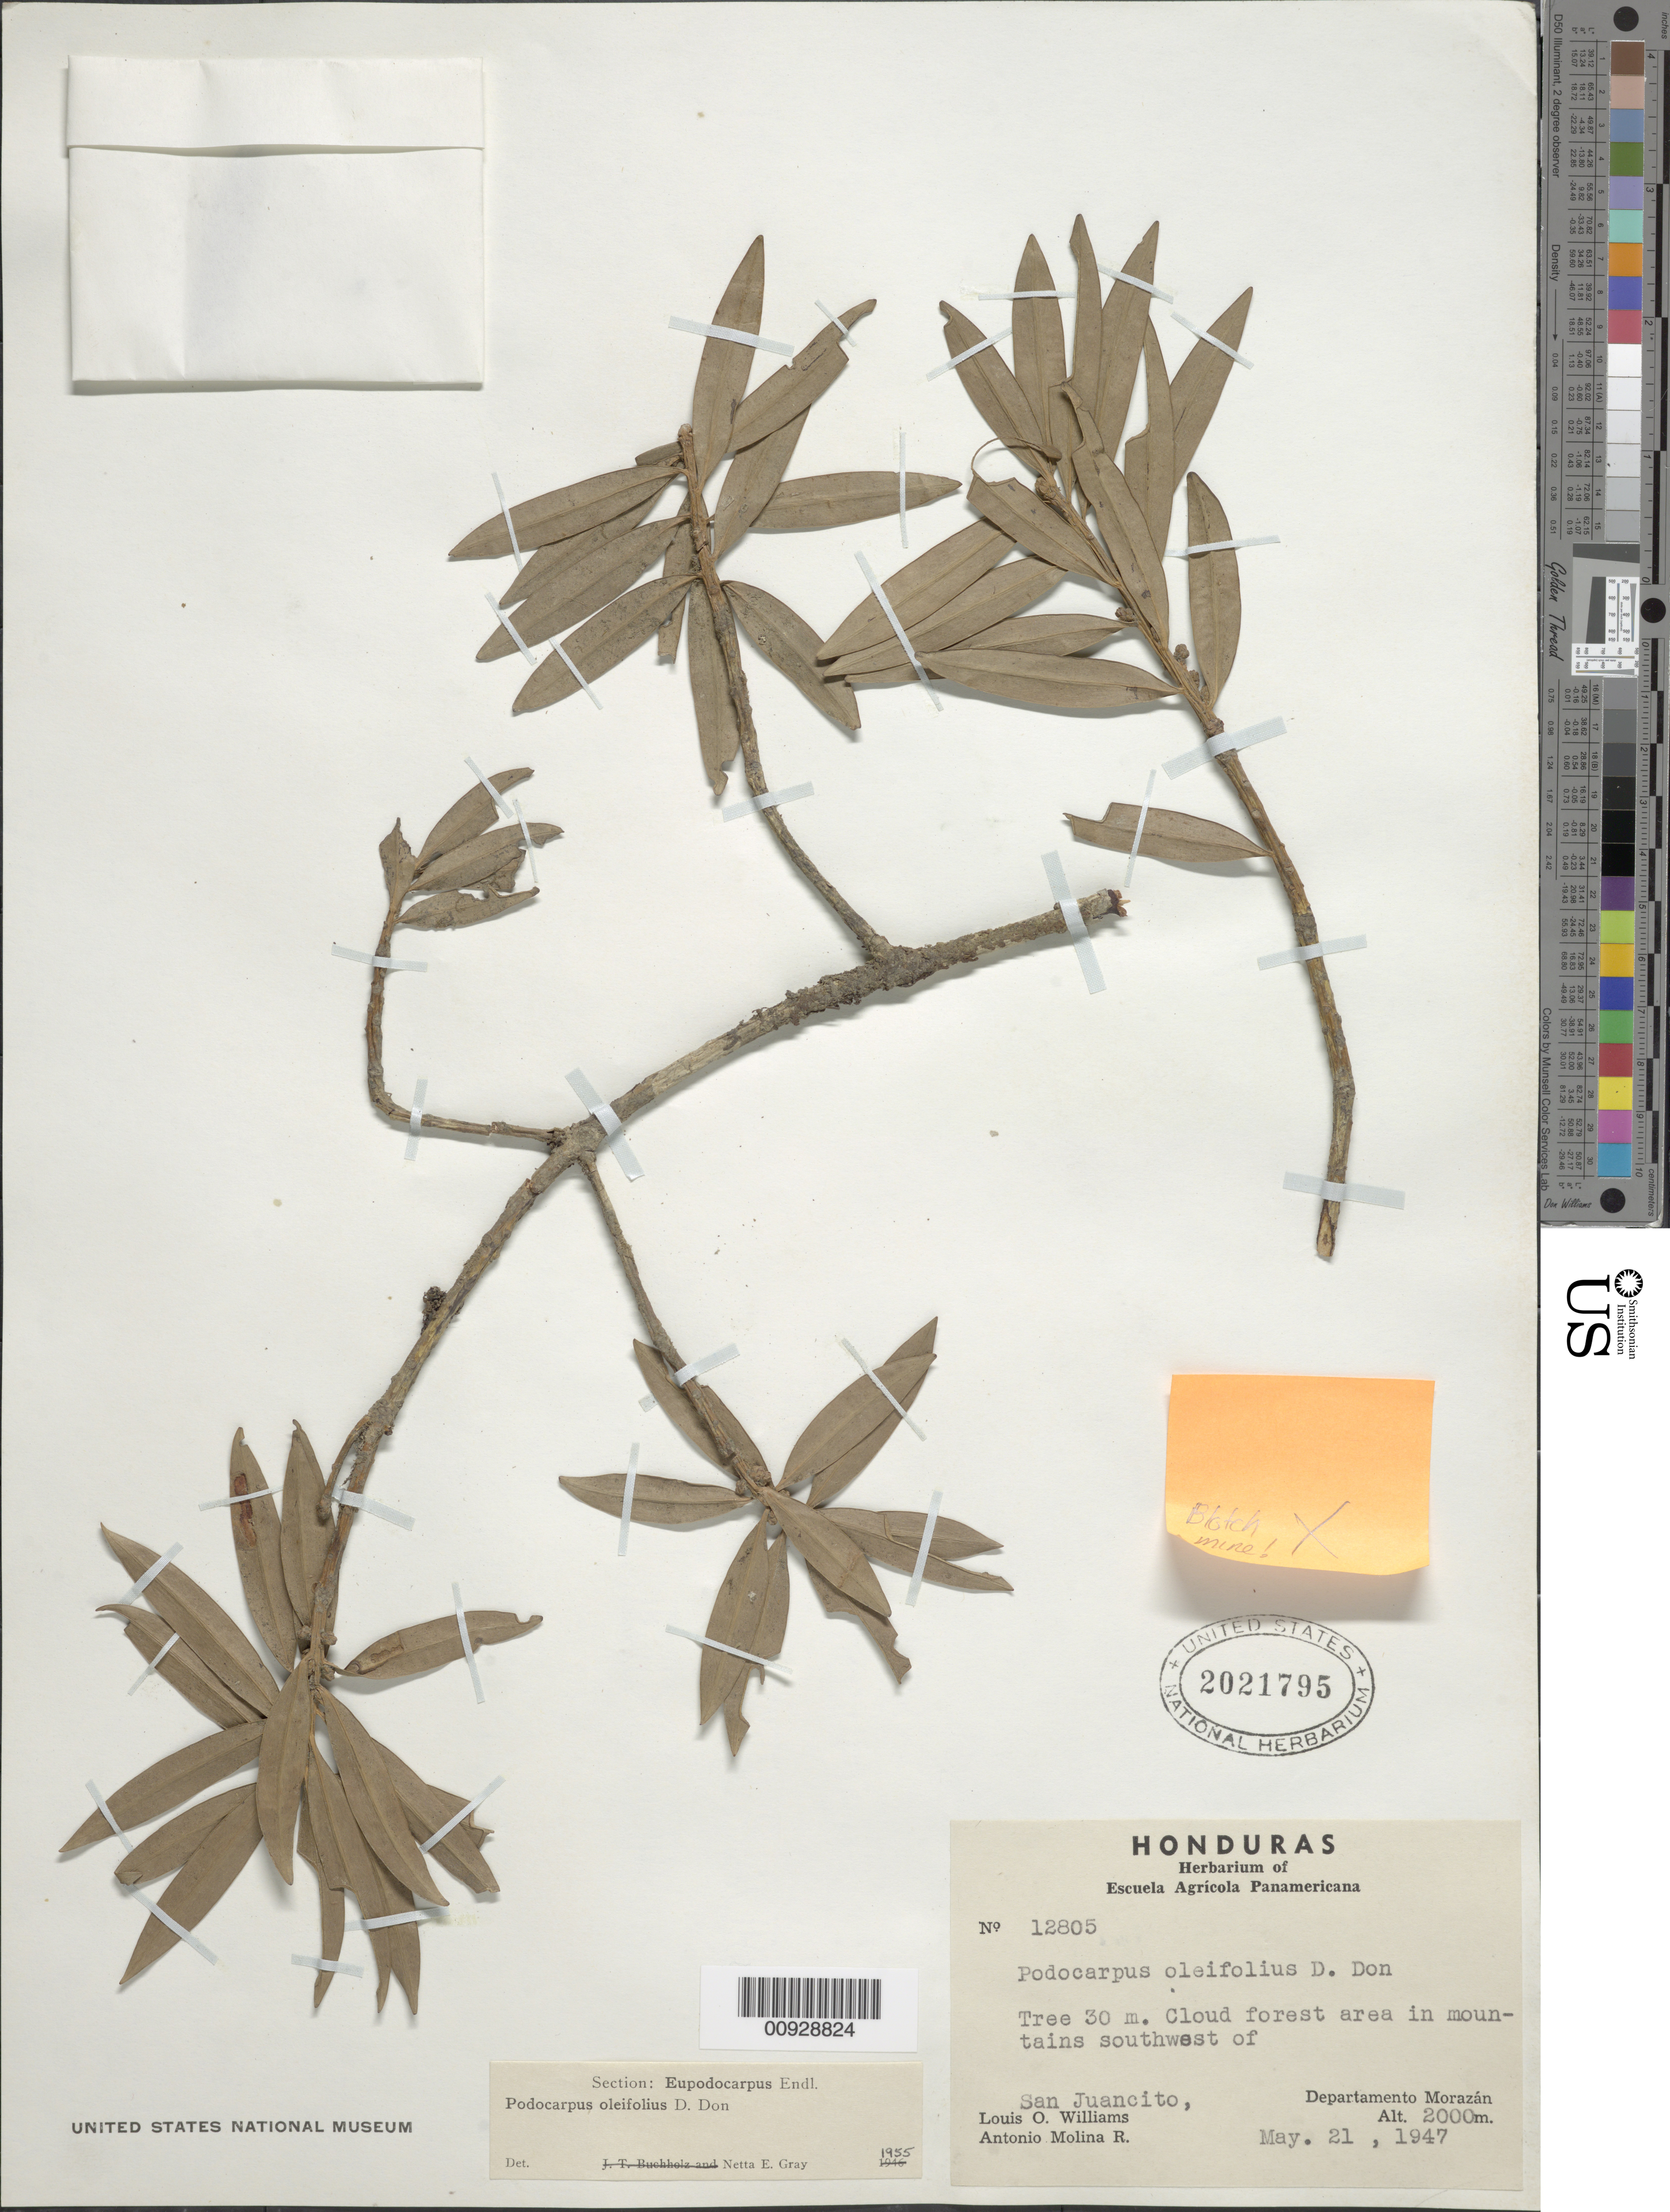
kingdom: Plantae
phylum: Tracheophyta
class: Pinopsida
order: Pinales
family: Podocarpaceae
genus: Podocarpus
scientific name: Podocarpus oleifolius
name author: D. Don ex Lamb.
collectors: L. O. Williams & A. Molina R.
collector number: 12805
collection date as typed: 21 May 1947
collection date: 1947-05-21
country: Honduras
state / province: Fco. Morazán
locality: Departamento de Morazán: Mountains southwest of San Juancito.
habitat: Cloud forest area in mountains.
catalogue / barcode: US 2021795